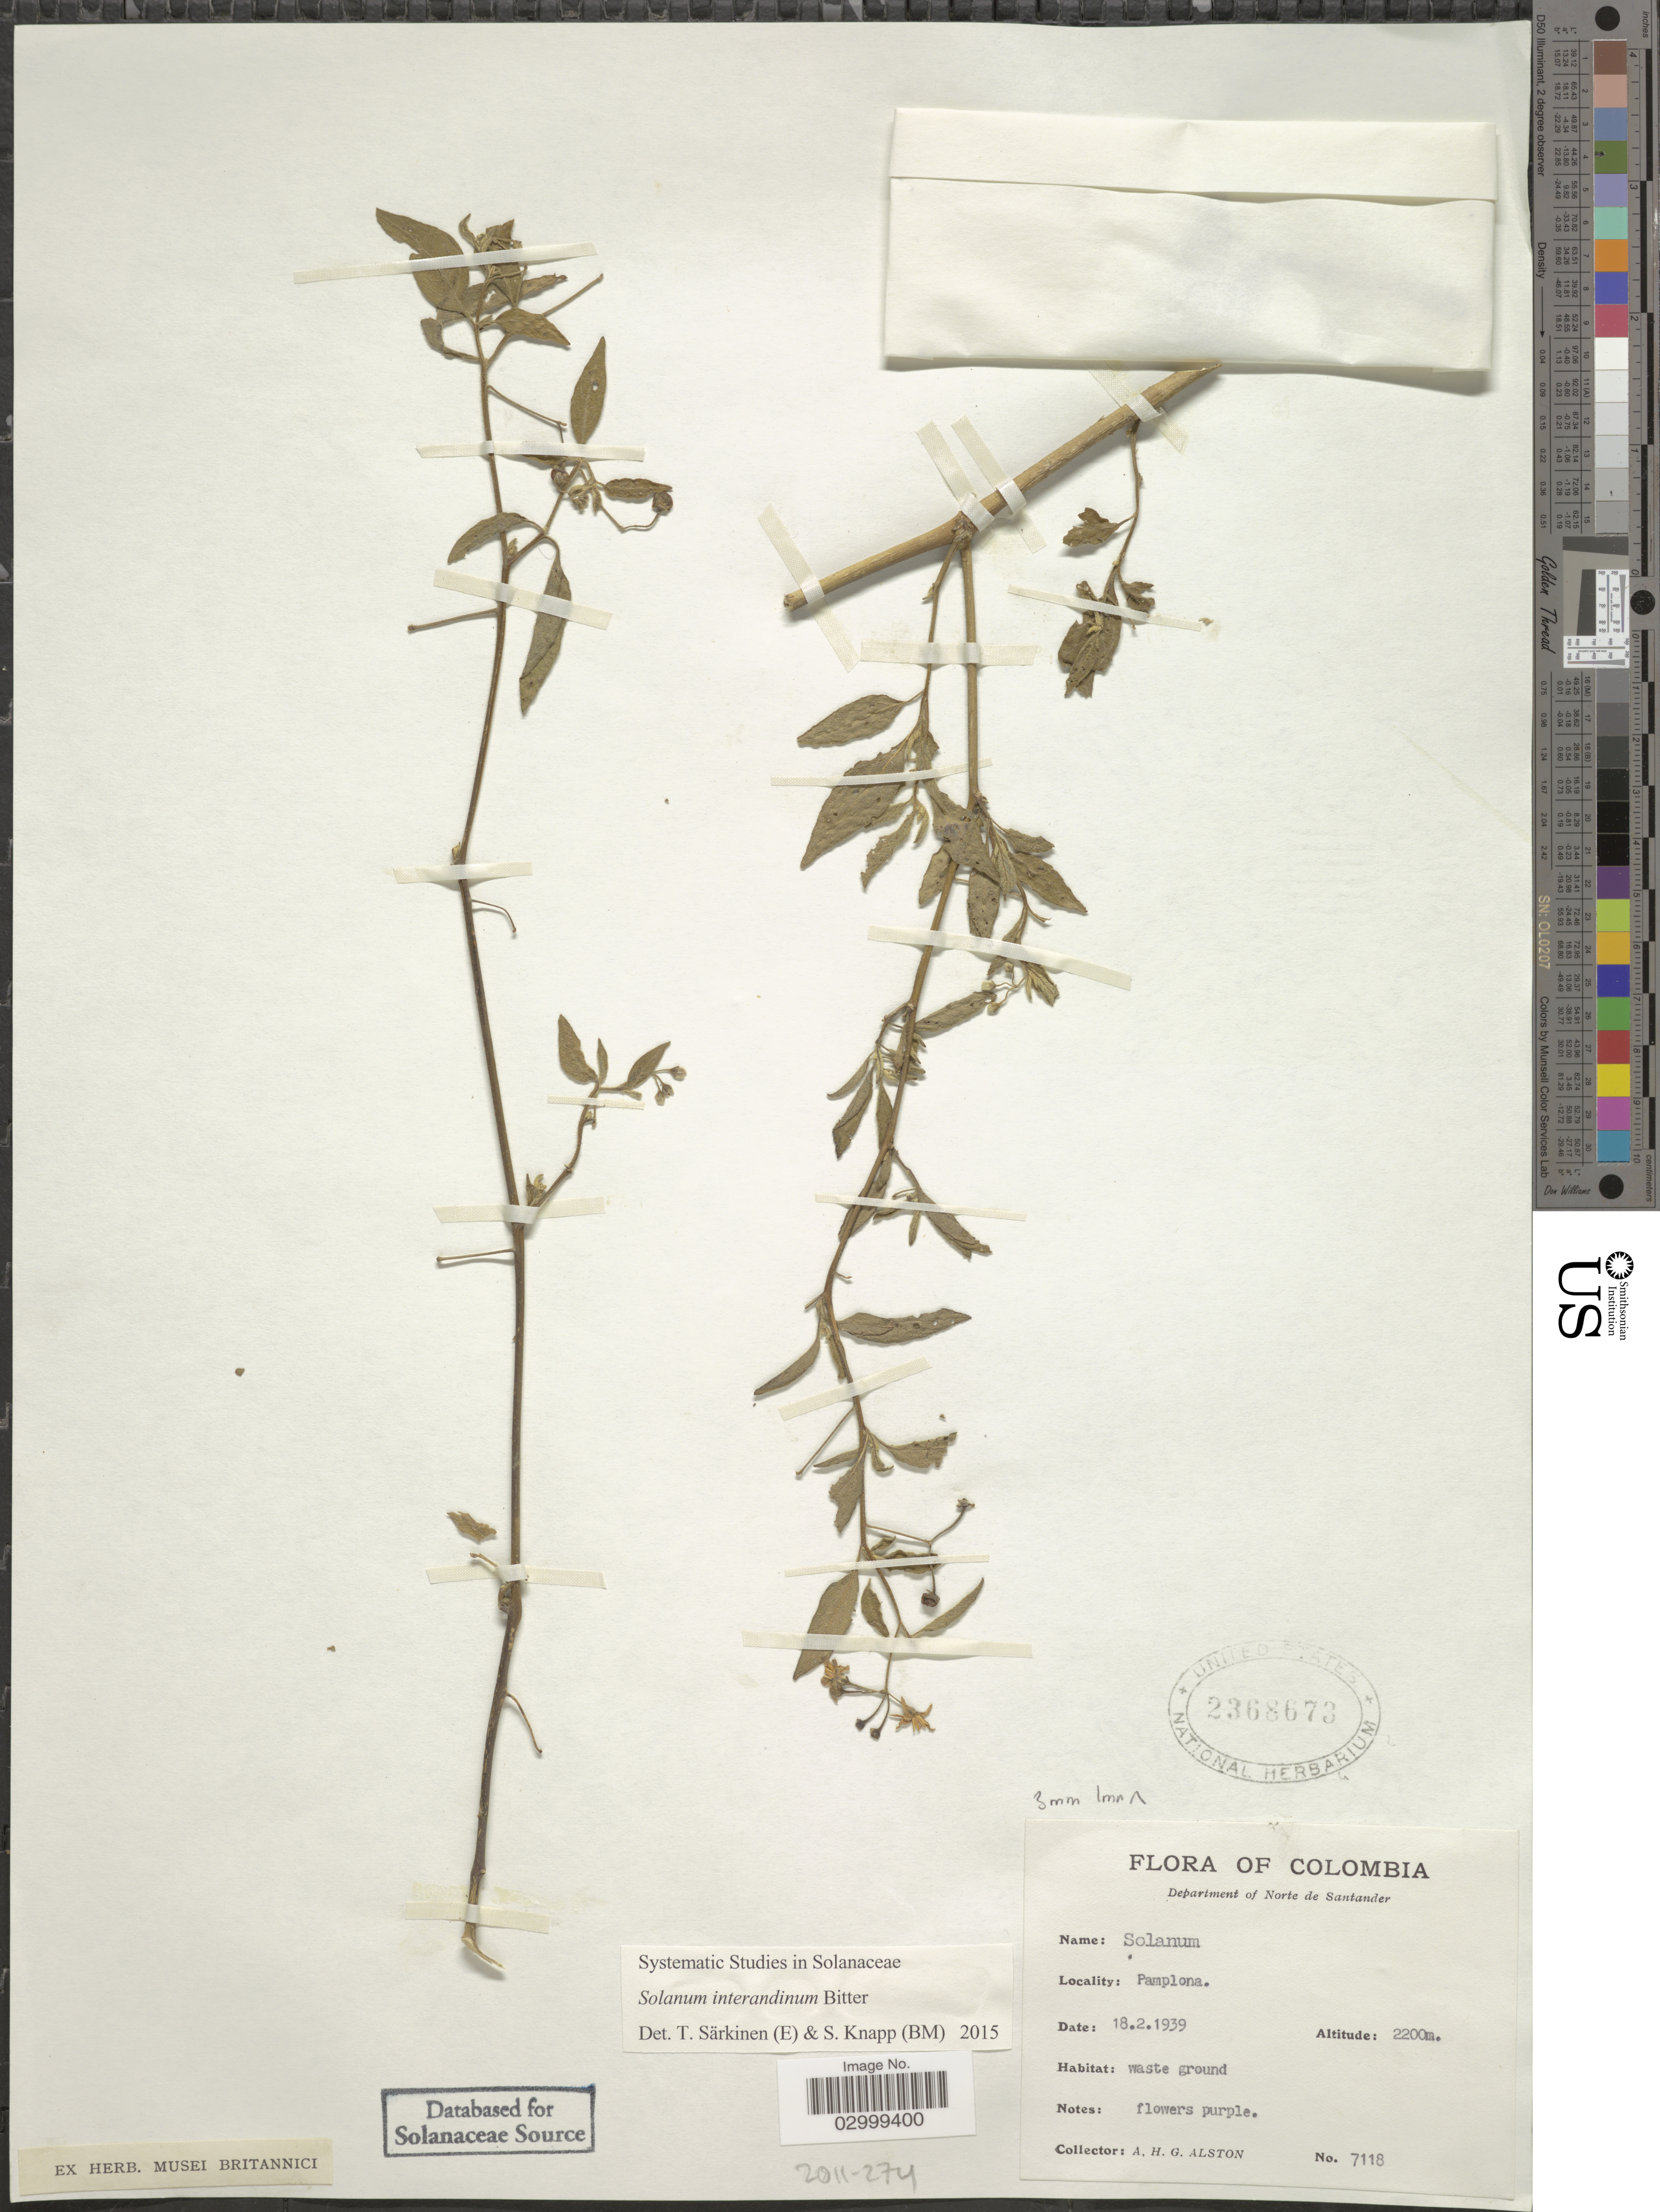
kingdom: Plantae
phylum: Tracheophyta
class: Magnoliopsida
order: Solanales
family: Solanaceae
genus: Solanum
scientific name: Solanum interandinum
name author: Bitter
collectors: A. H. Alston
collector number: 7118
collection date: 1939-02-18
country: Colombia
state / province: Norte de Santander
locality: Department of Norte de Santander, Pamplona.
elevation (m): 2200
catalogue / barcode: US 2368673